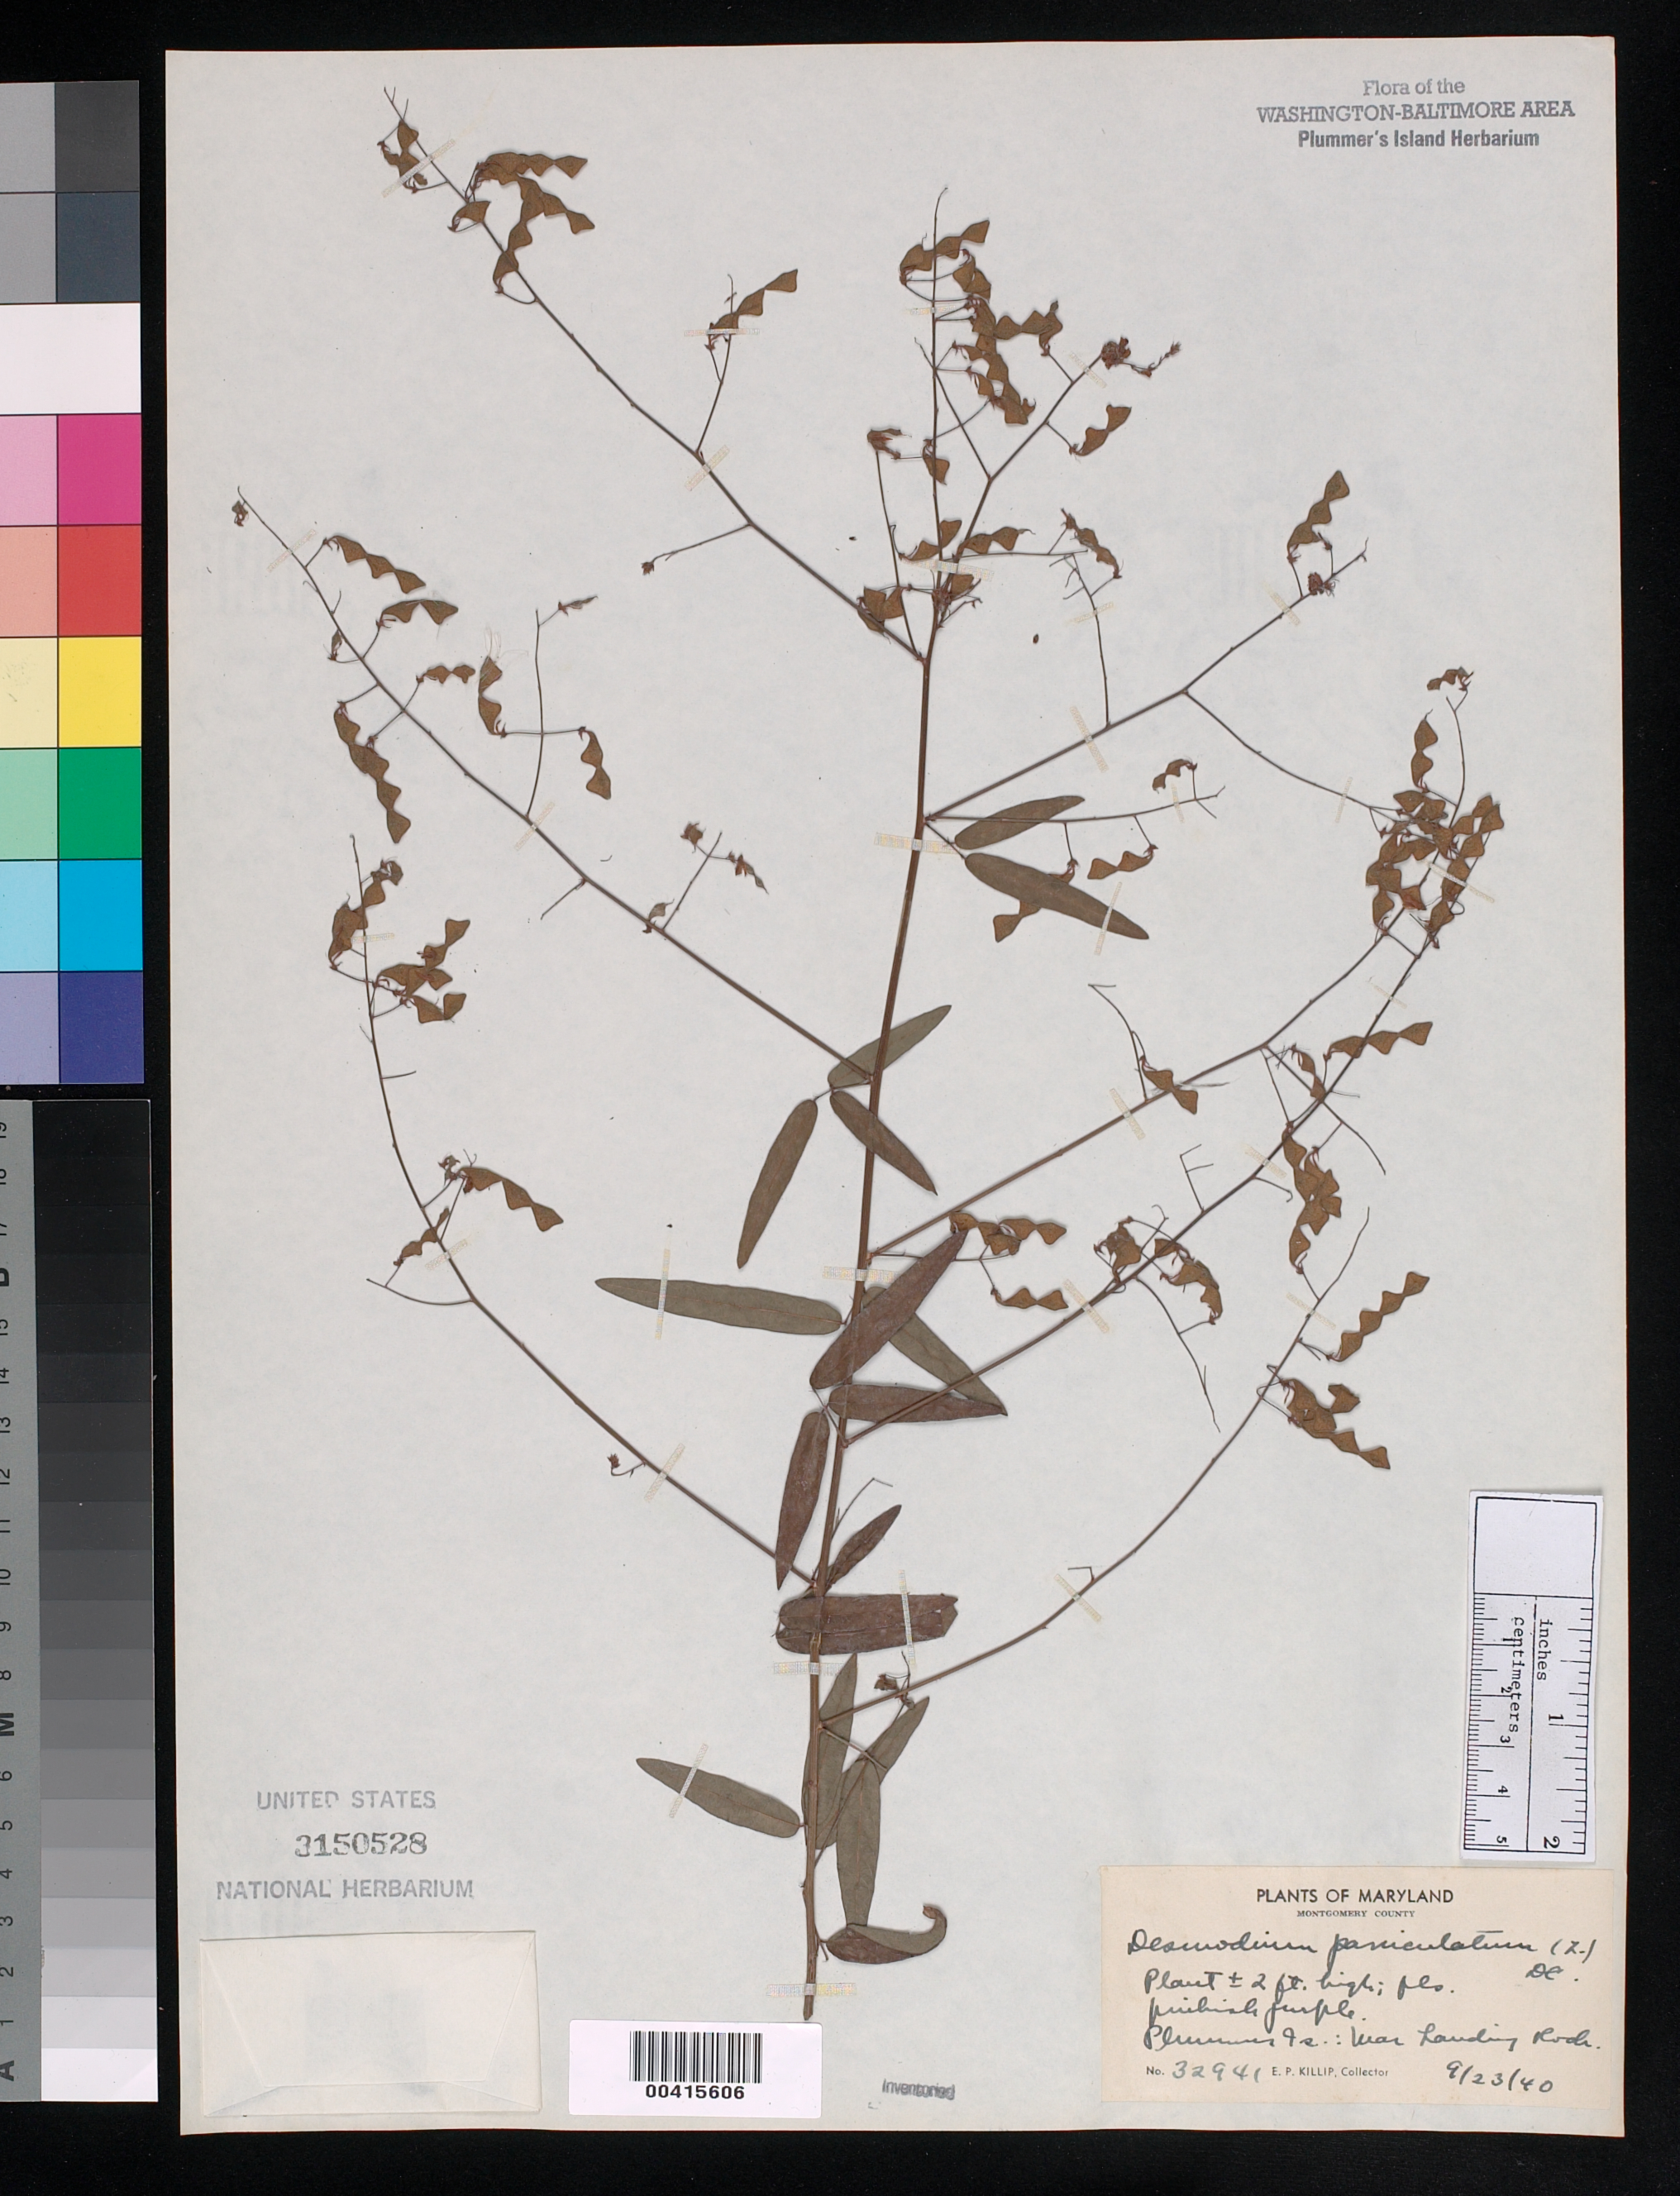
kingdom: Plantae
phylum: Tracheophyta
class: Magnoliopsida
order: Fabales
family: Fabaceae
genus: Desmodium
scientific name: Desmodium paniculatum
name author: (L.) DC.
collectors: E. P. Killip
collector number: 32941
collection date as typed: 23 Sep 1940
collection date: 1940-09-23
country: United States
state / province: Maryland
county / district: Montgomery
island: Plummers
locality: Plummer's Island; near Landing Rock C. & O. Canal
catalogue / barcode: US 3150528